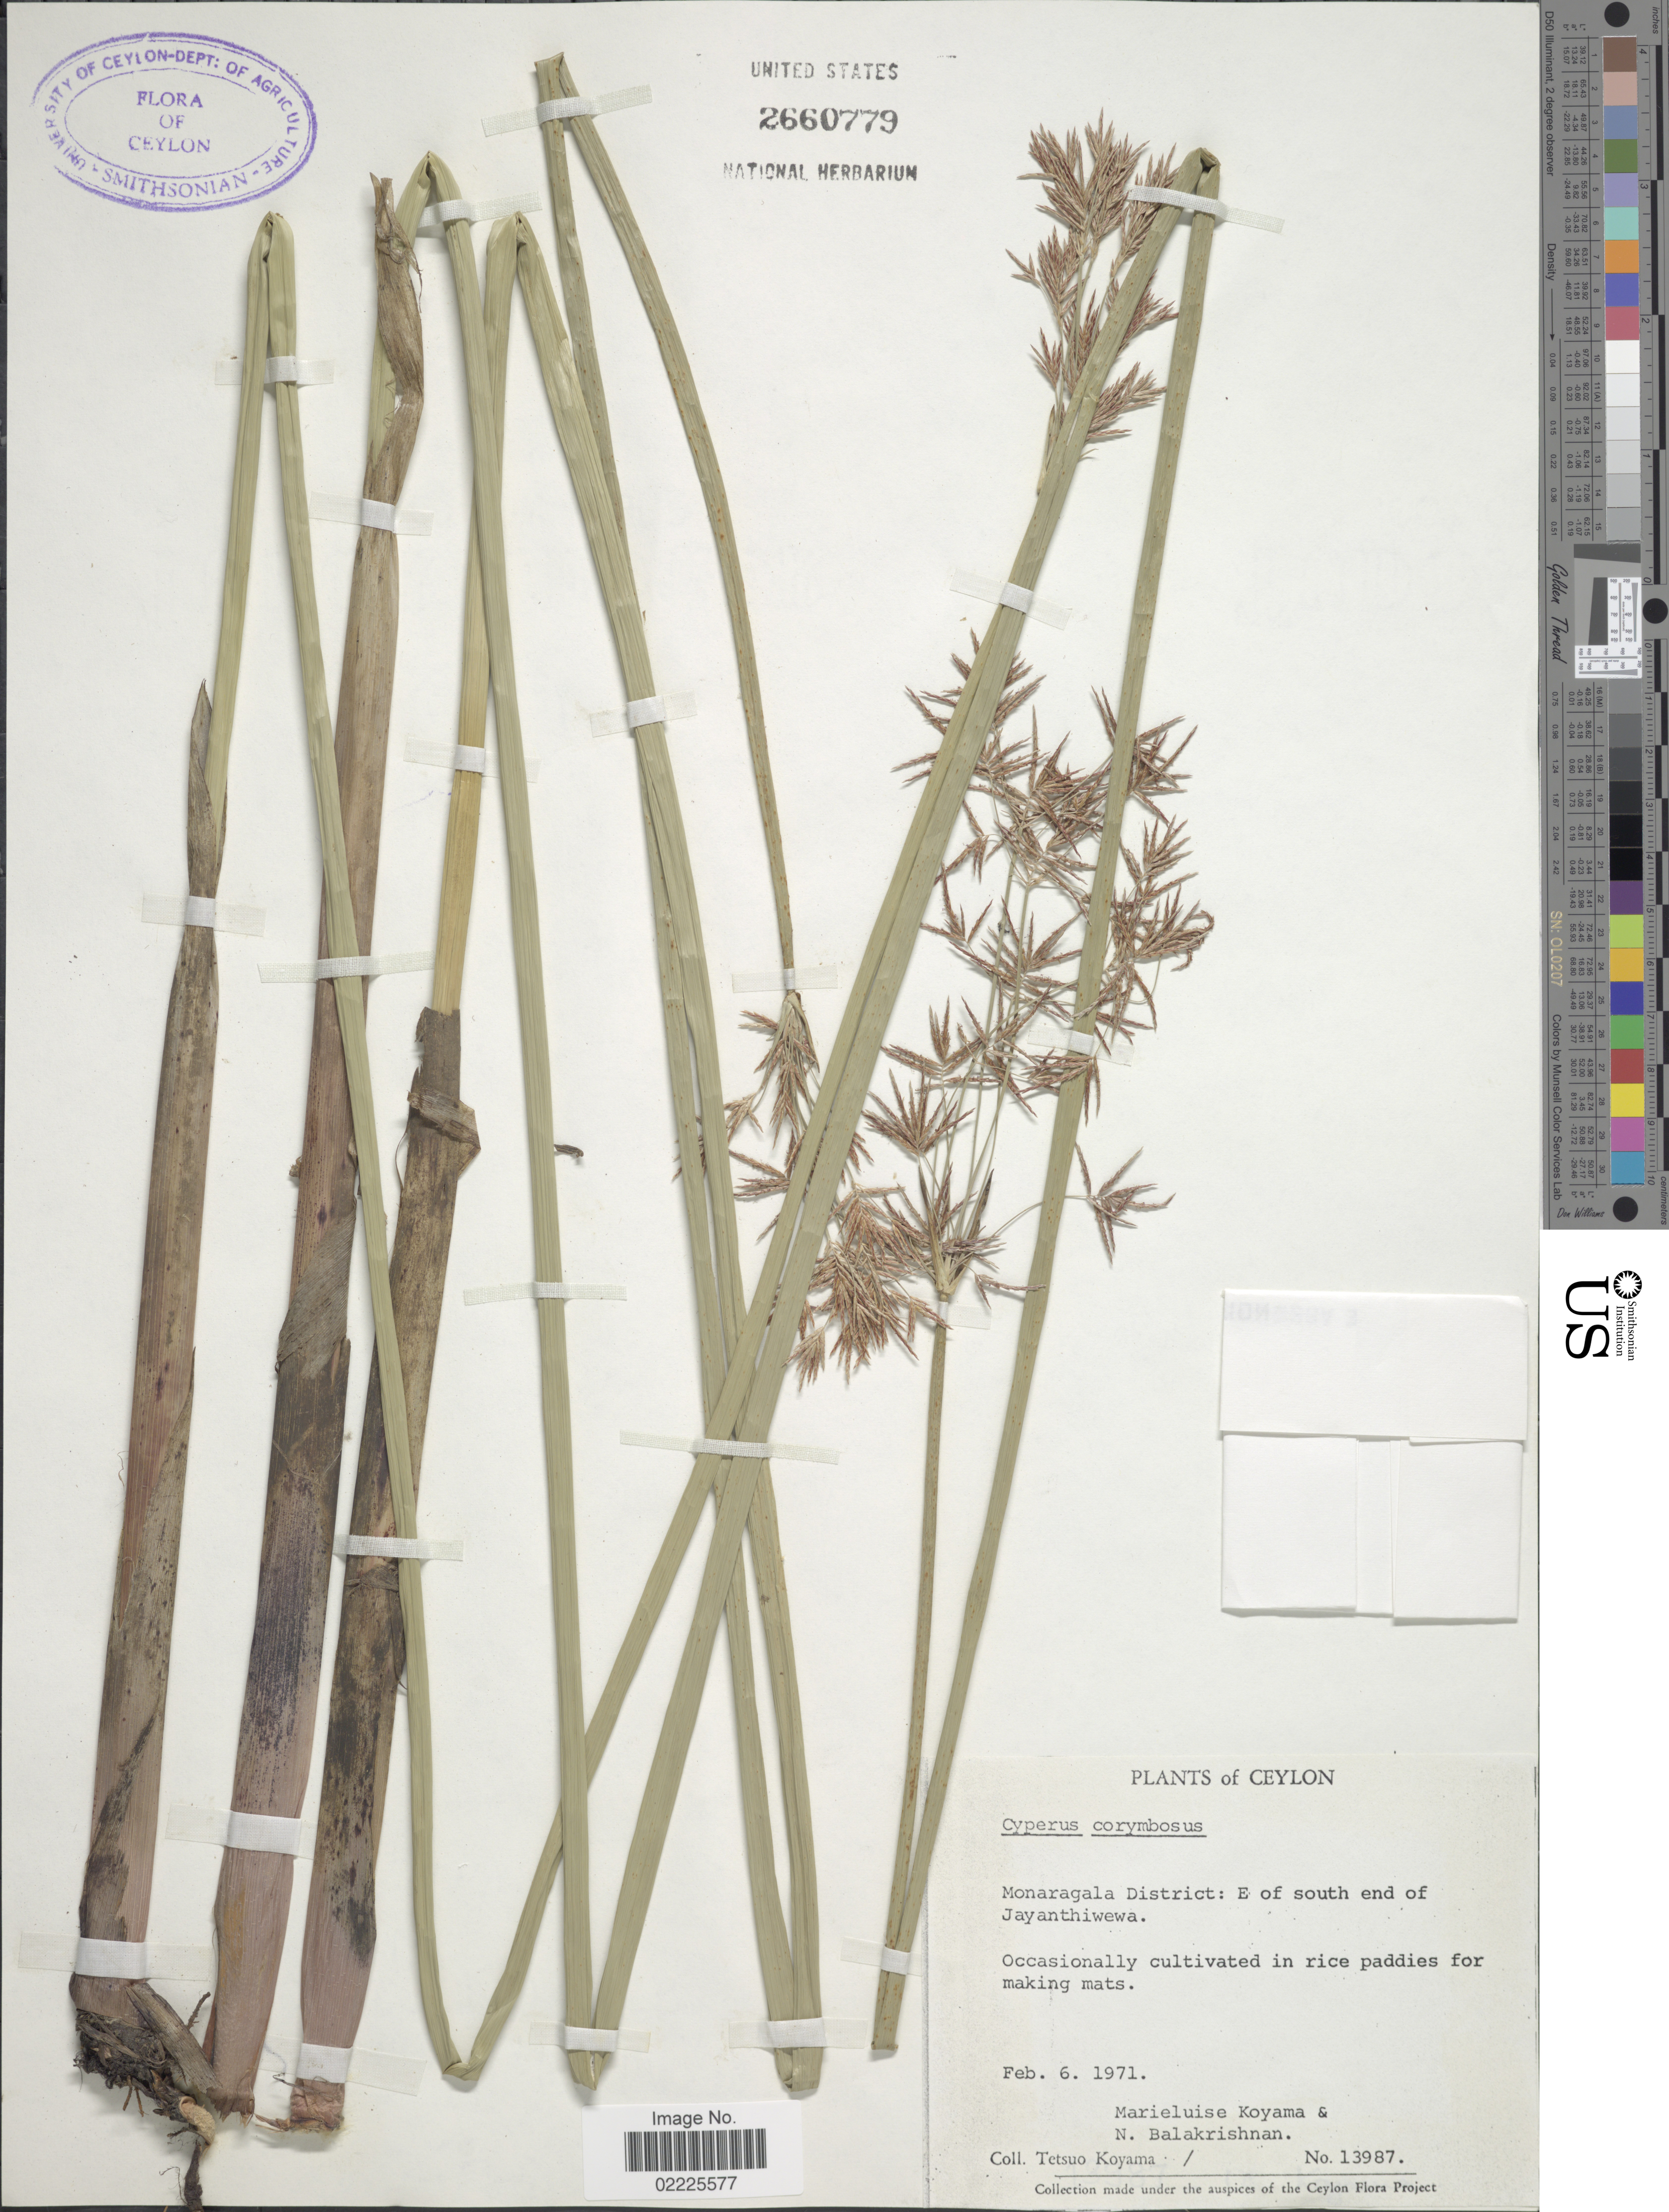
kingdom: Plantae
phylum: Tracheophyta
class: Liliopsida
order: Poales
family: Cyperaceae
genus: Cyperus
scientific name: Cyperus corymbosus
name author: Rottb.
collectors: T. Koyama, M. Koyama & N. Balakrishnan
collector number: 13987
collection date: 1971-02-06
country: Sri Lanka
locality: Ceylon, Monaragala District: E of south end of Jayanthiwewa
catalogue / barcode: US 2660779